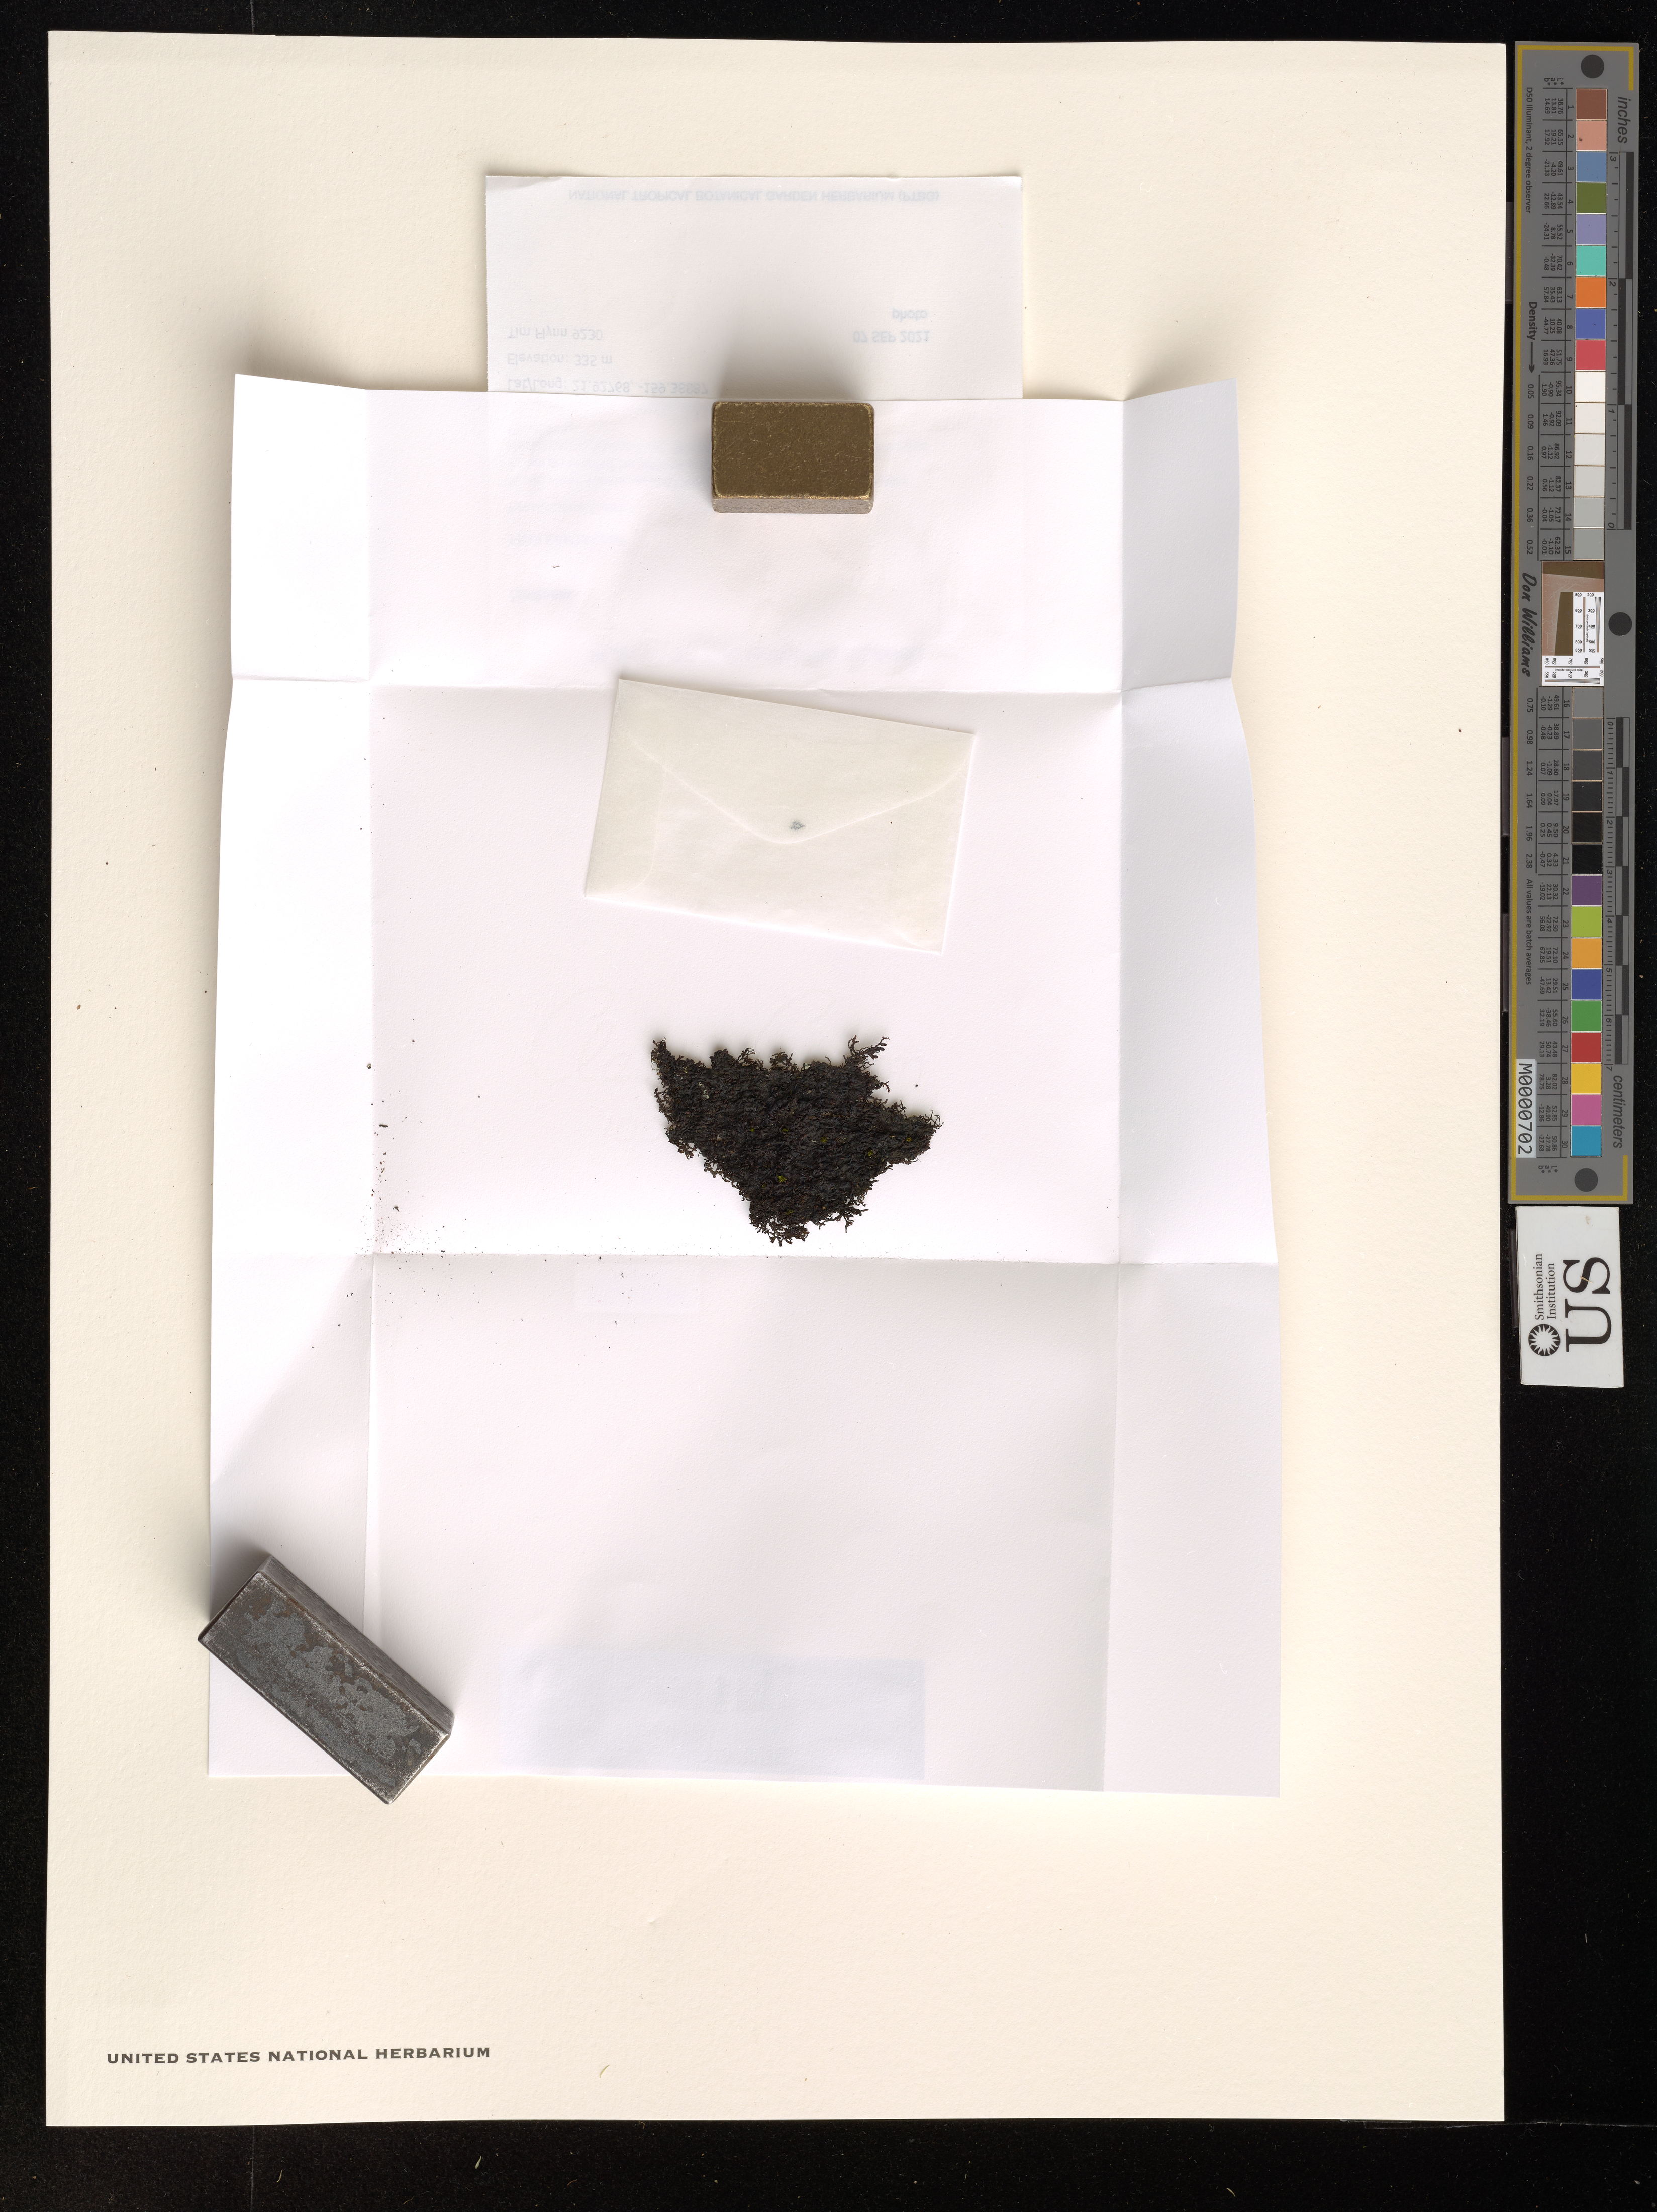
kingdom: Plantae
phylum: Marchantiophyta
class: Jungermanniopsida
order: Porellales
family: Frullaniaceae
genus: Frullania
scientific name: Frullania meyeniana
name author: Lindenb.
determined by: Freire, Virginia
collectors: T. Flynn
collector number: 9230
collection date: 2021-09-07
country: United States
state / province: Hawaii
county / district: Kauai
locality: The Hawaiian Islands. Kauai Lihue District. Hoary Head Range, east of Kipu Kai gate along ridge.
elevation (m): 335